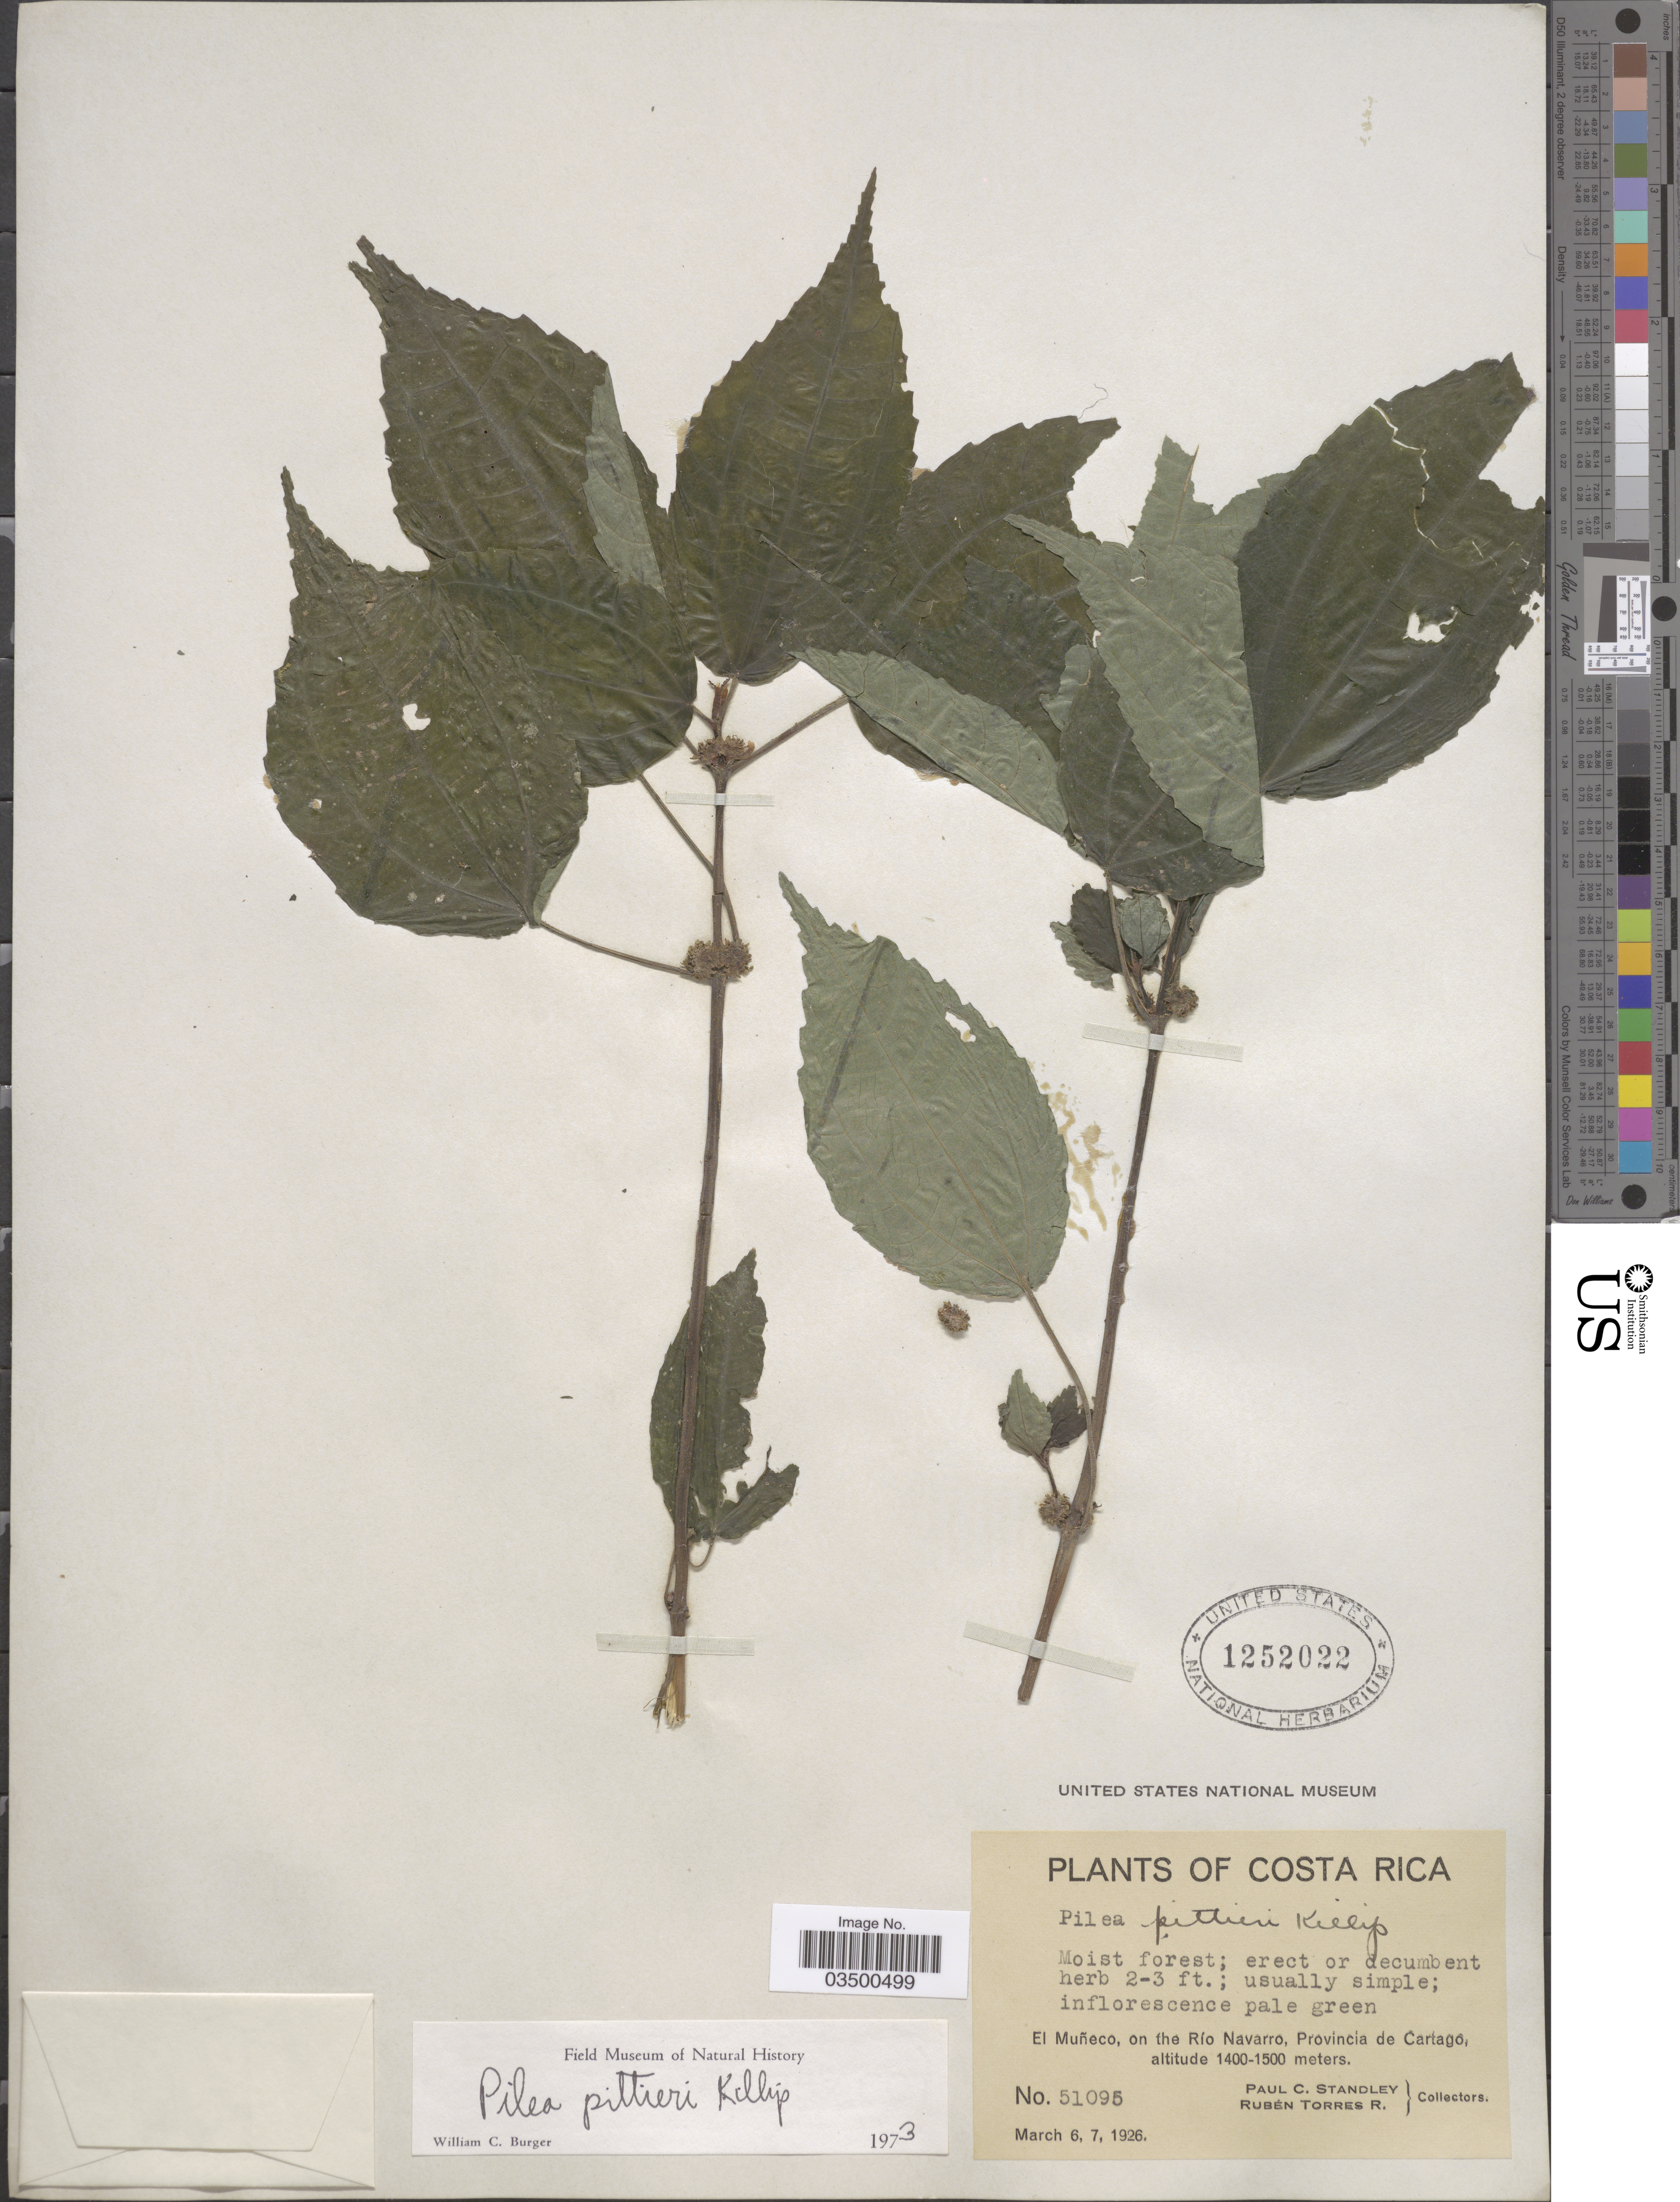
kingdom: Plantae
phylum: Tracheophyta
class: Magnoliopsida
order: Rosales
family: Urticaceae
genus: Pilea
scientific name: Pilea pittieri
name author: Killip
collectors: P. C. Standley & R. Torres Rojas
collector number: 51095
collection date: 1926-03-06/1926-03-07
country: Costa Rica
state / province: Cartago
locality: El Muñeco, on the Río Navarro, Provincia de Cartago.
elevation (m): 1400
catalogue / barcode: US 1252022